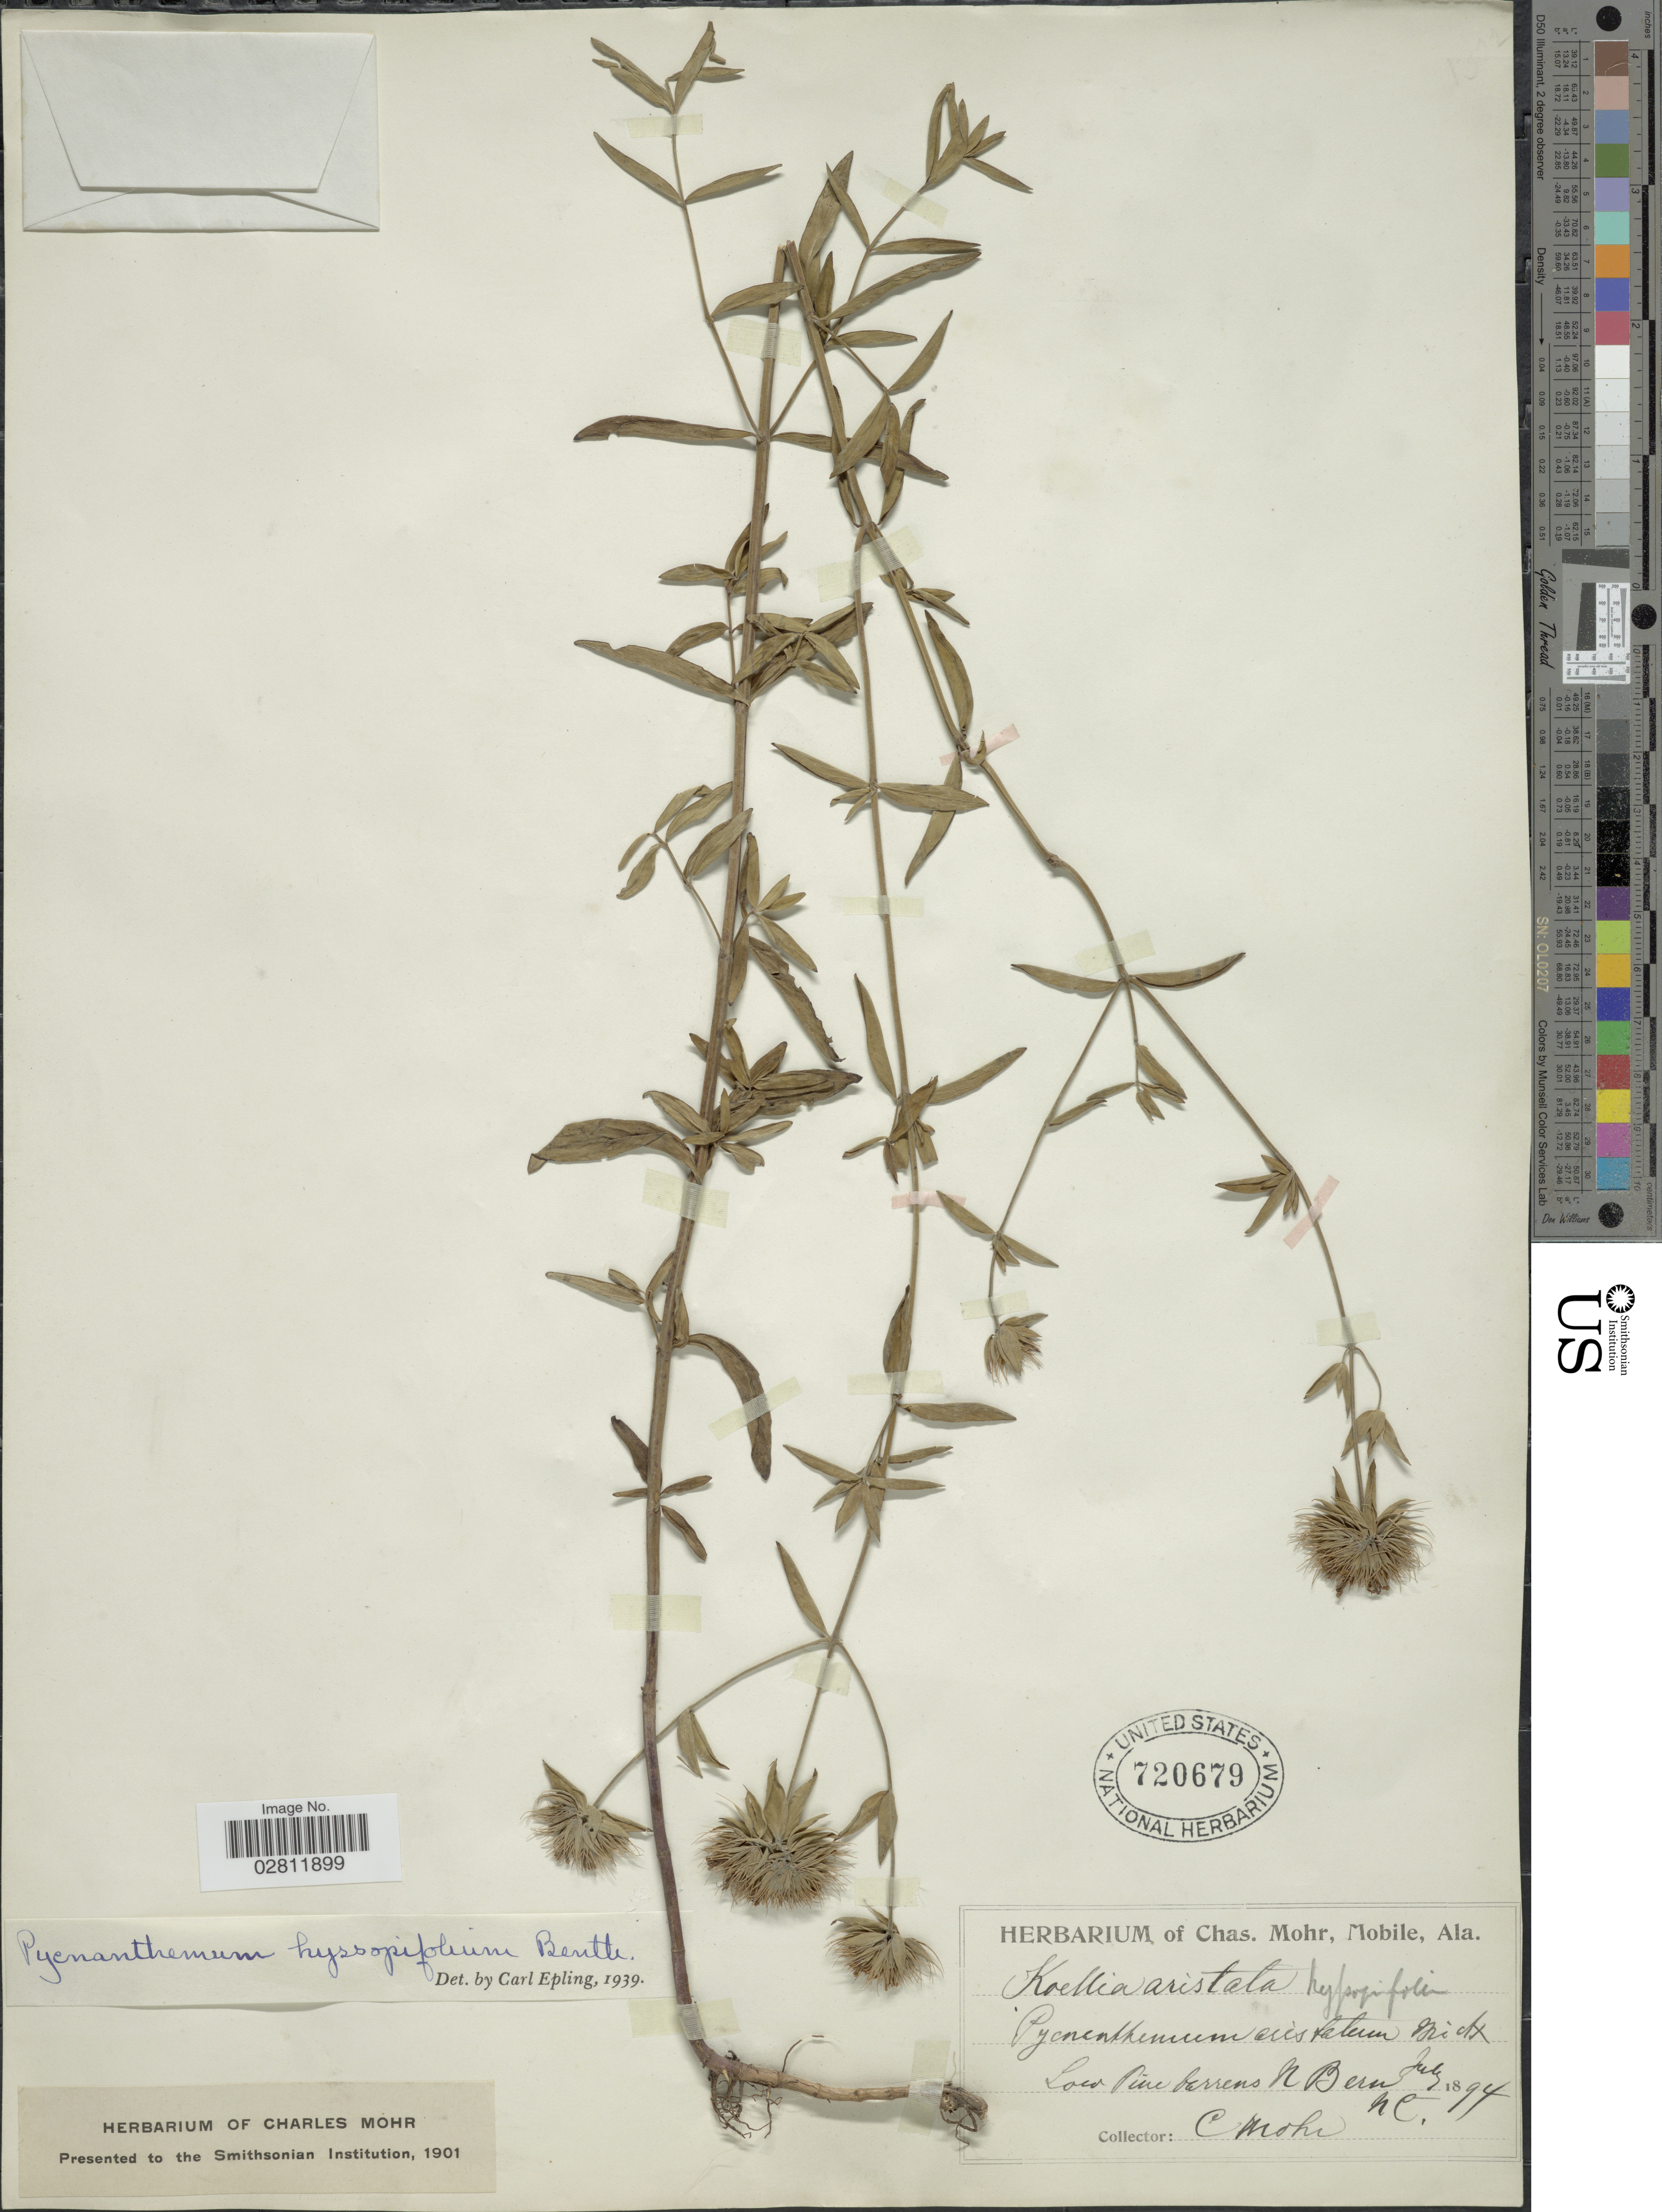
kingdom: Plantae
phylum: Tracheophyta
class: Magnoliopsida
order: Lamiales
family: Lamiaceae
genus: Pycnanthemum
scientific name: Pycnanthemum flexuosum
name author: (Walter) Britton, Stearns & Poggenb.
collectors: Mohr, C. T. (herbarium)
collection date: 1894-07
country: United States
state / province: North Carolina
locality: Low Pine barrens N Bern.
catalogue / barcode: US 720679